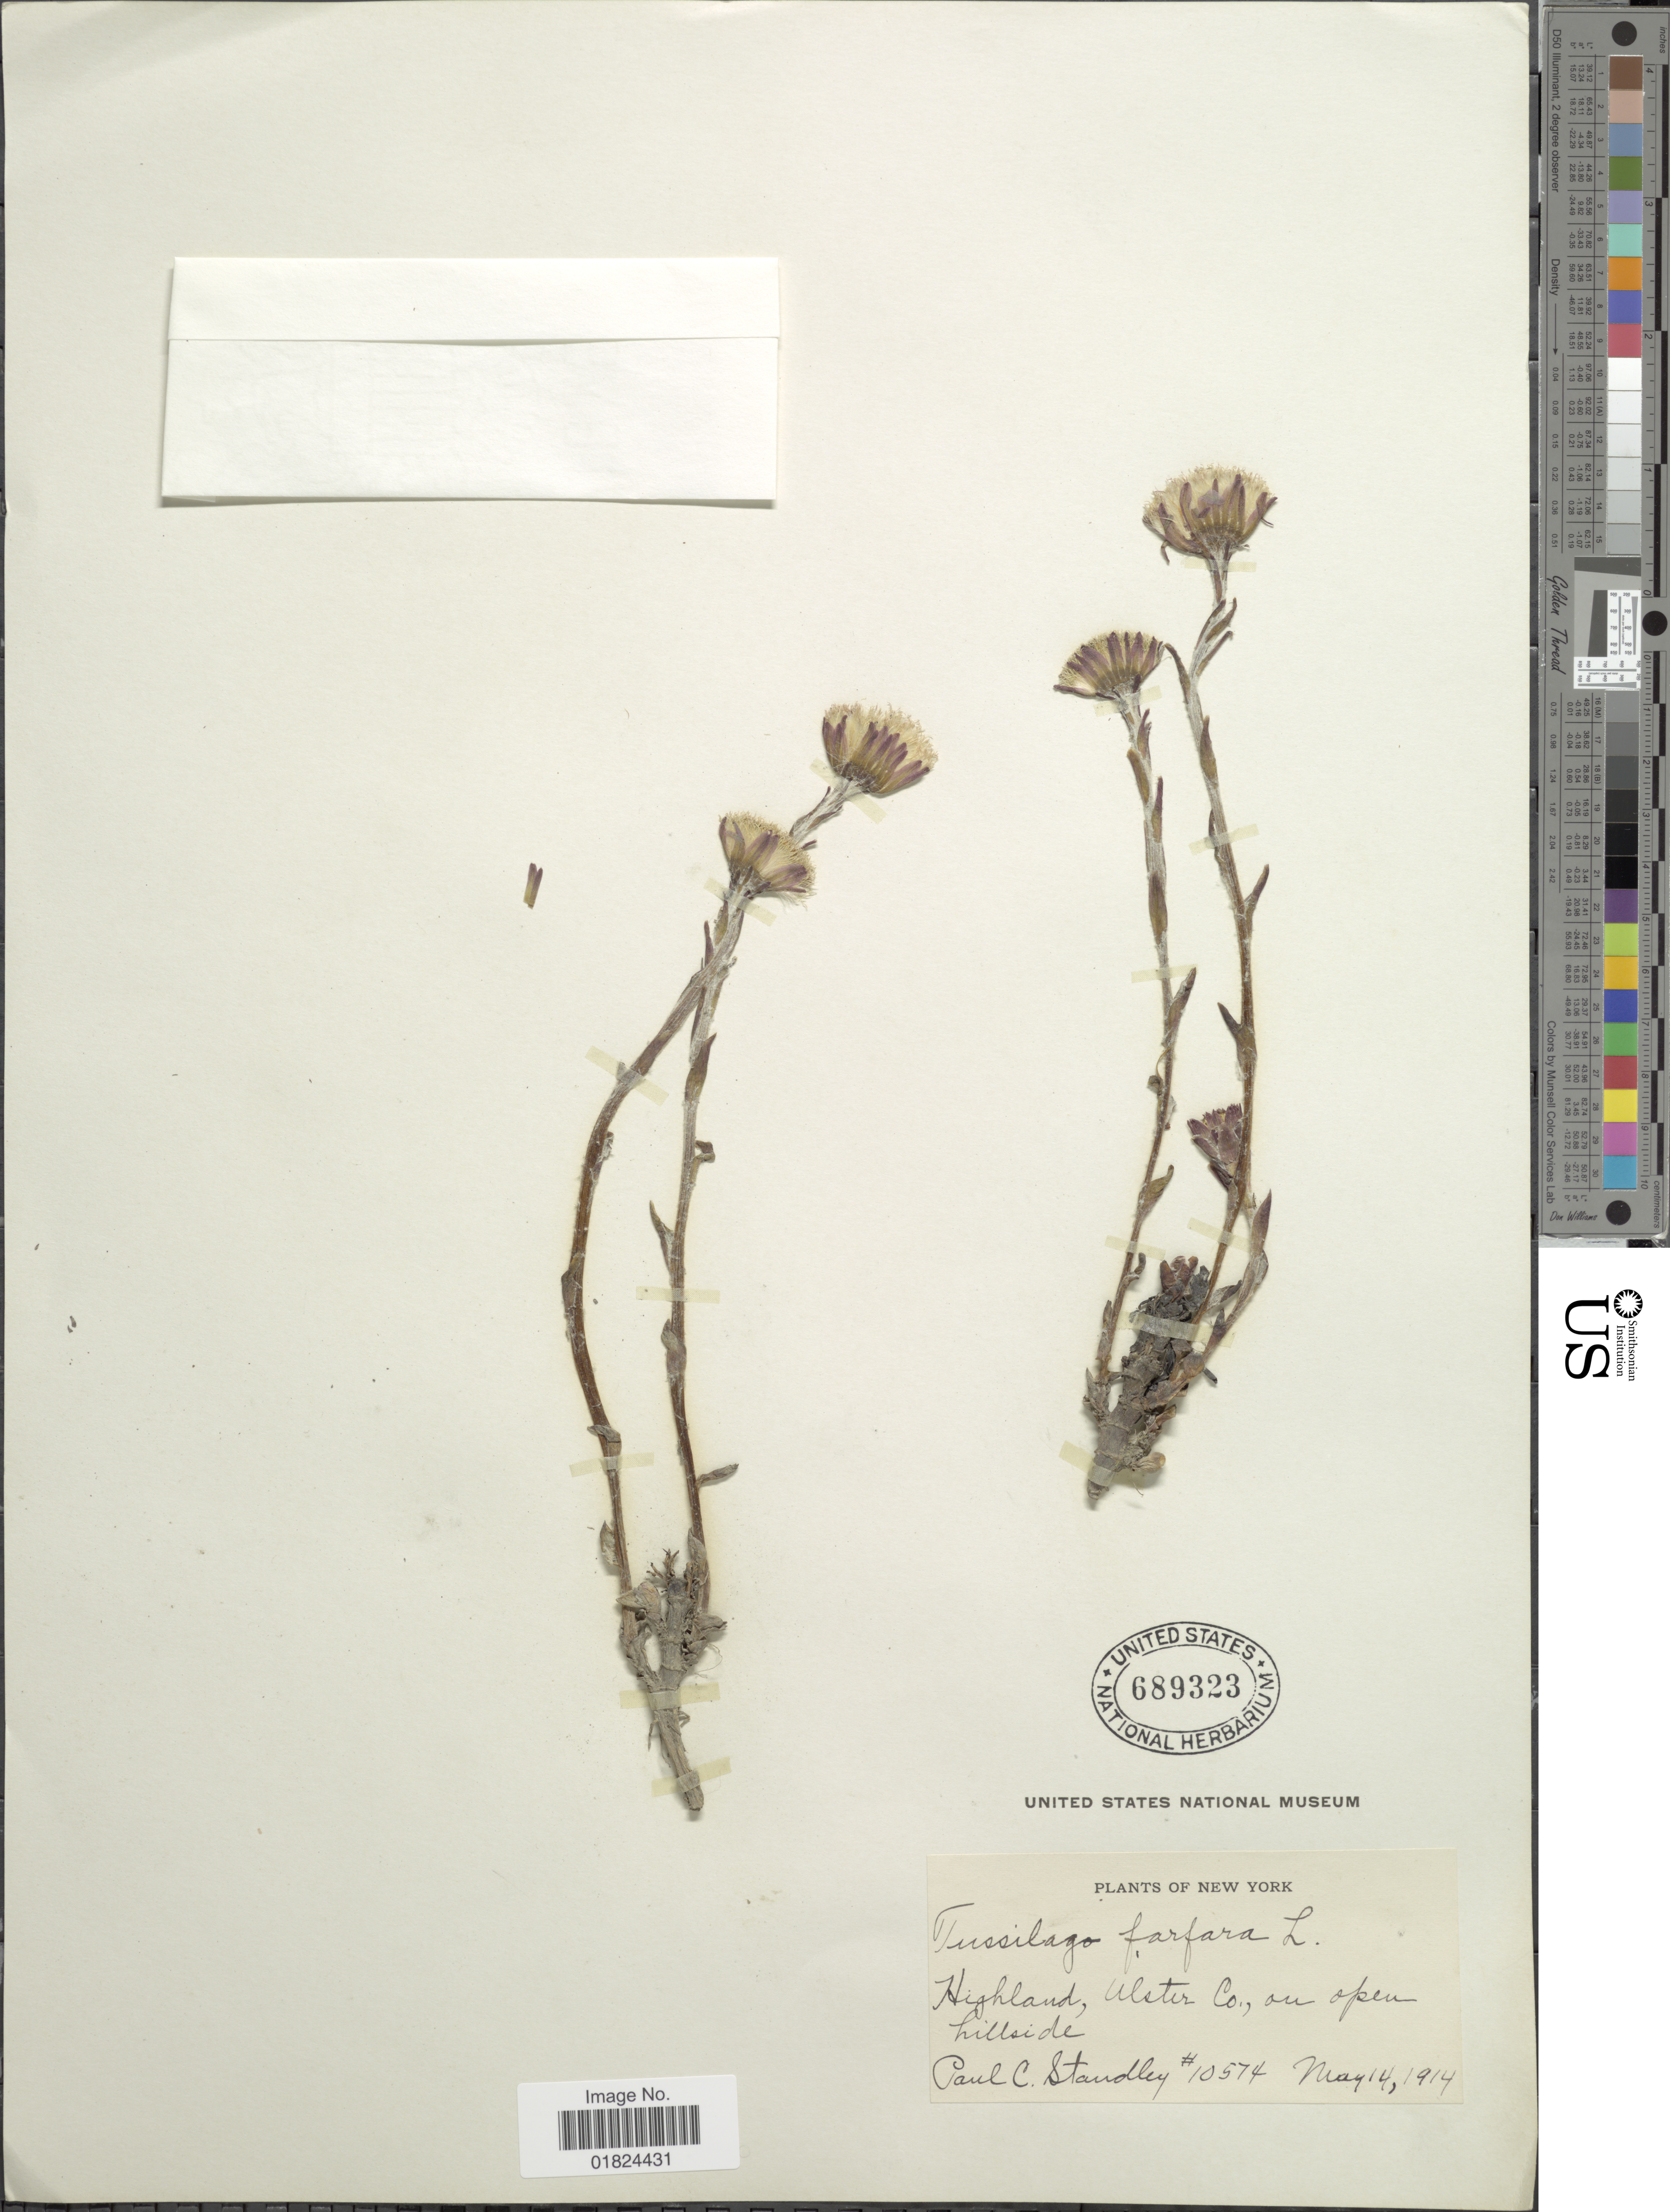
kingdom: Plantae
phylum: Tracheophyta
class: Magnoliopsida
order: Asterales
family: Asteraceae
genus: Tussilago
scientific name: Tussilago farfara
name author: L.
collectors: P. C. Standley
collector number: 10574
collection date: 1914-05-14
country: United States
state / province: New York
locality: Highland, Ulster Co., on open hillside.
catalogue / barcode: US 689323